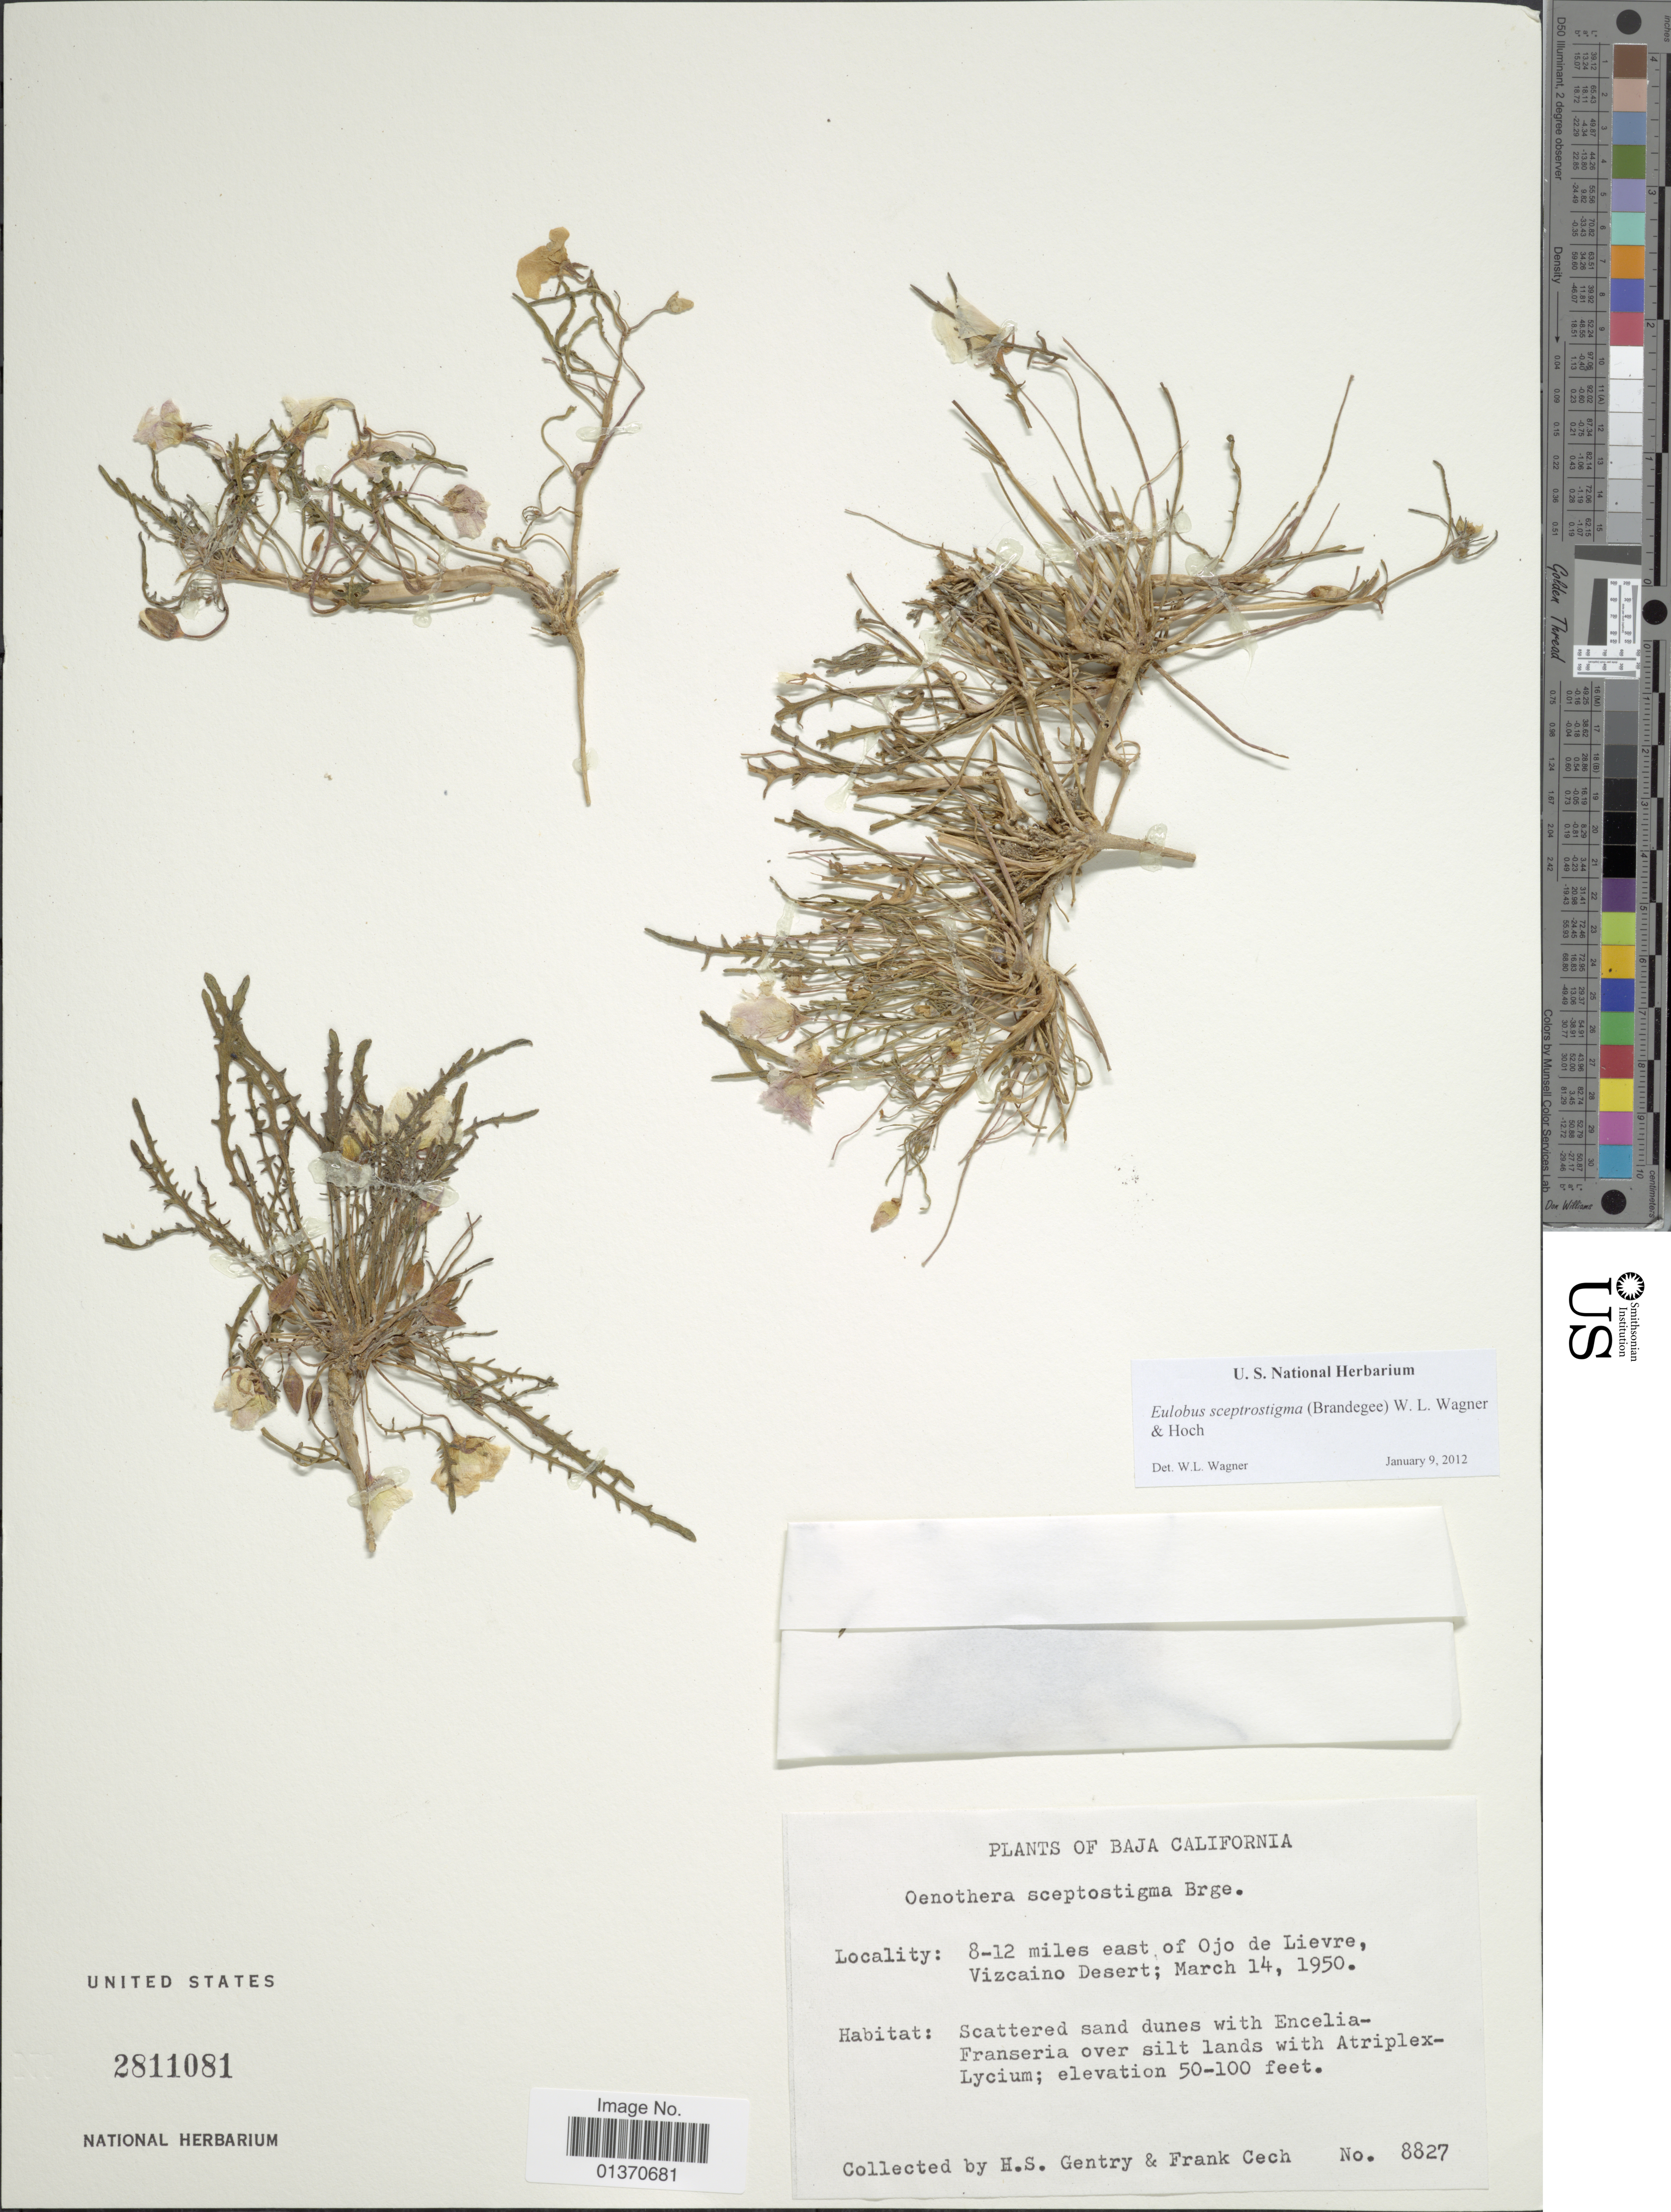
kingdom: Plantae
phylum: Tracheophyta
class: Magnoliopsida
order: Myrtales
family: Onagraceae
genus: Eulobus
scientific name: Eulobus sceptrostigma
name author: (Brandegee) W.L. Wagner & Hoch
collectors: H. S. Gentry & F. Cech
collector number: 8827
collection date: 1950-03-14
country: Mexico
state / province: Baja California Sur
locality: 8-12 miles east of Ojo de Lievre, Vizcaino Desert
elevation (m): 15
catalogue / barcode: US 2811081